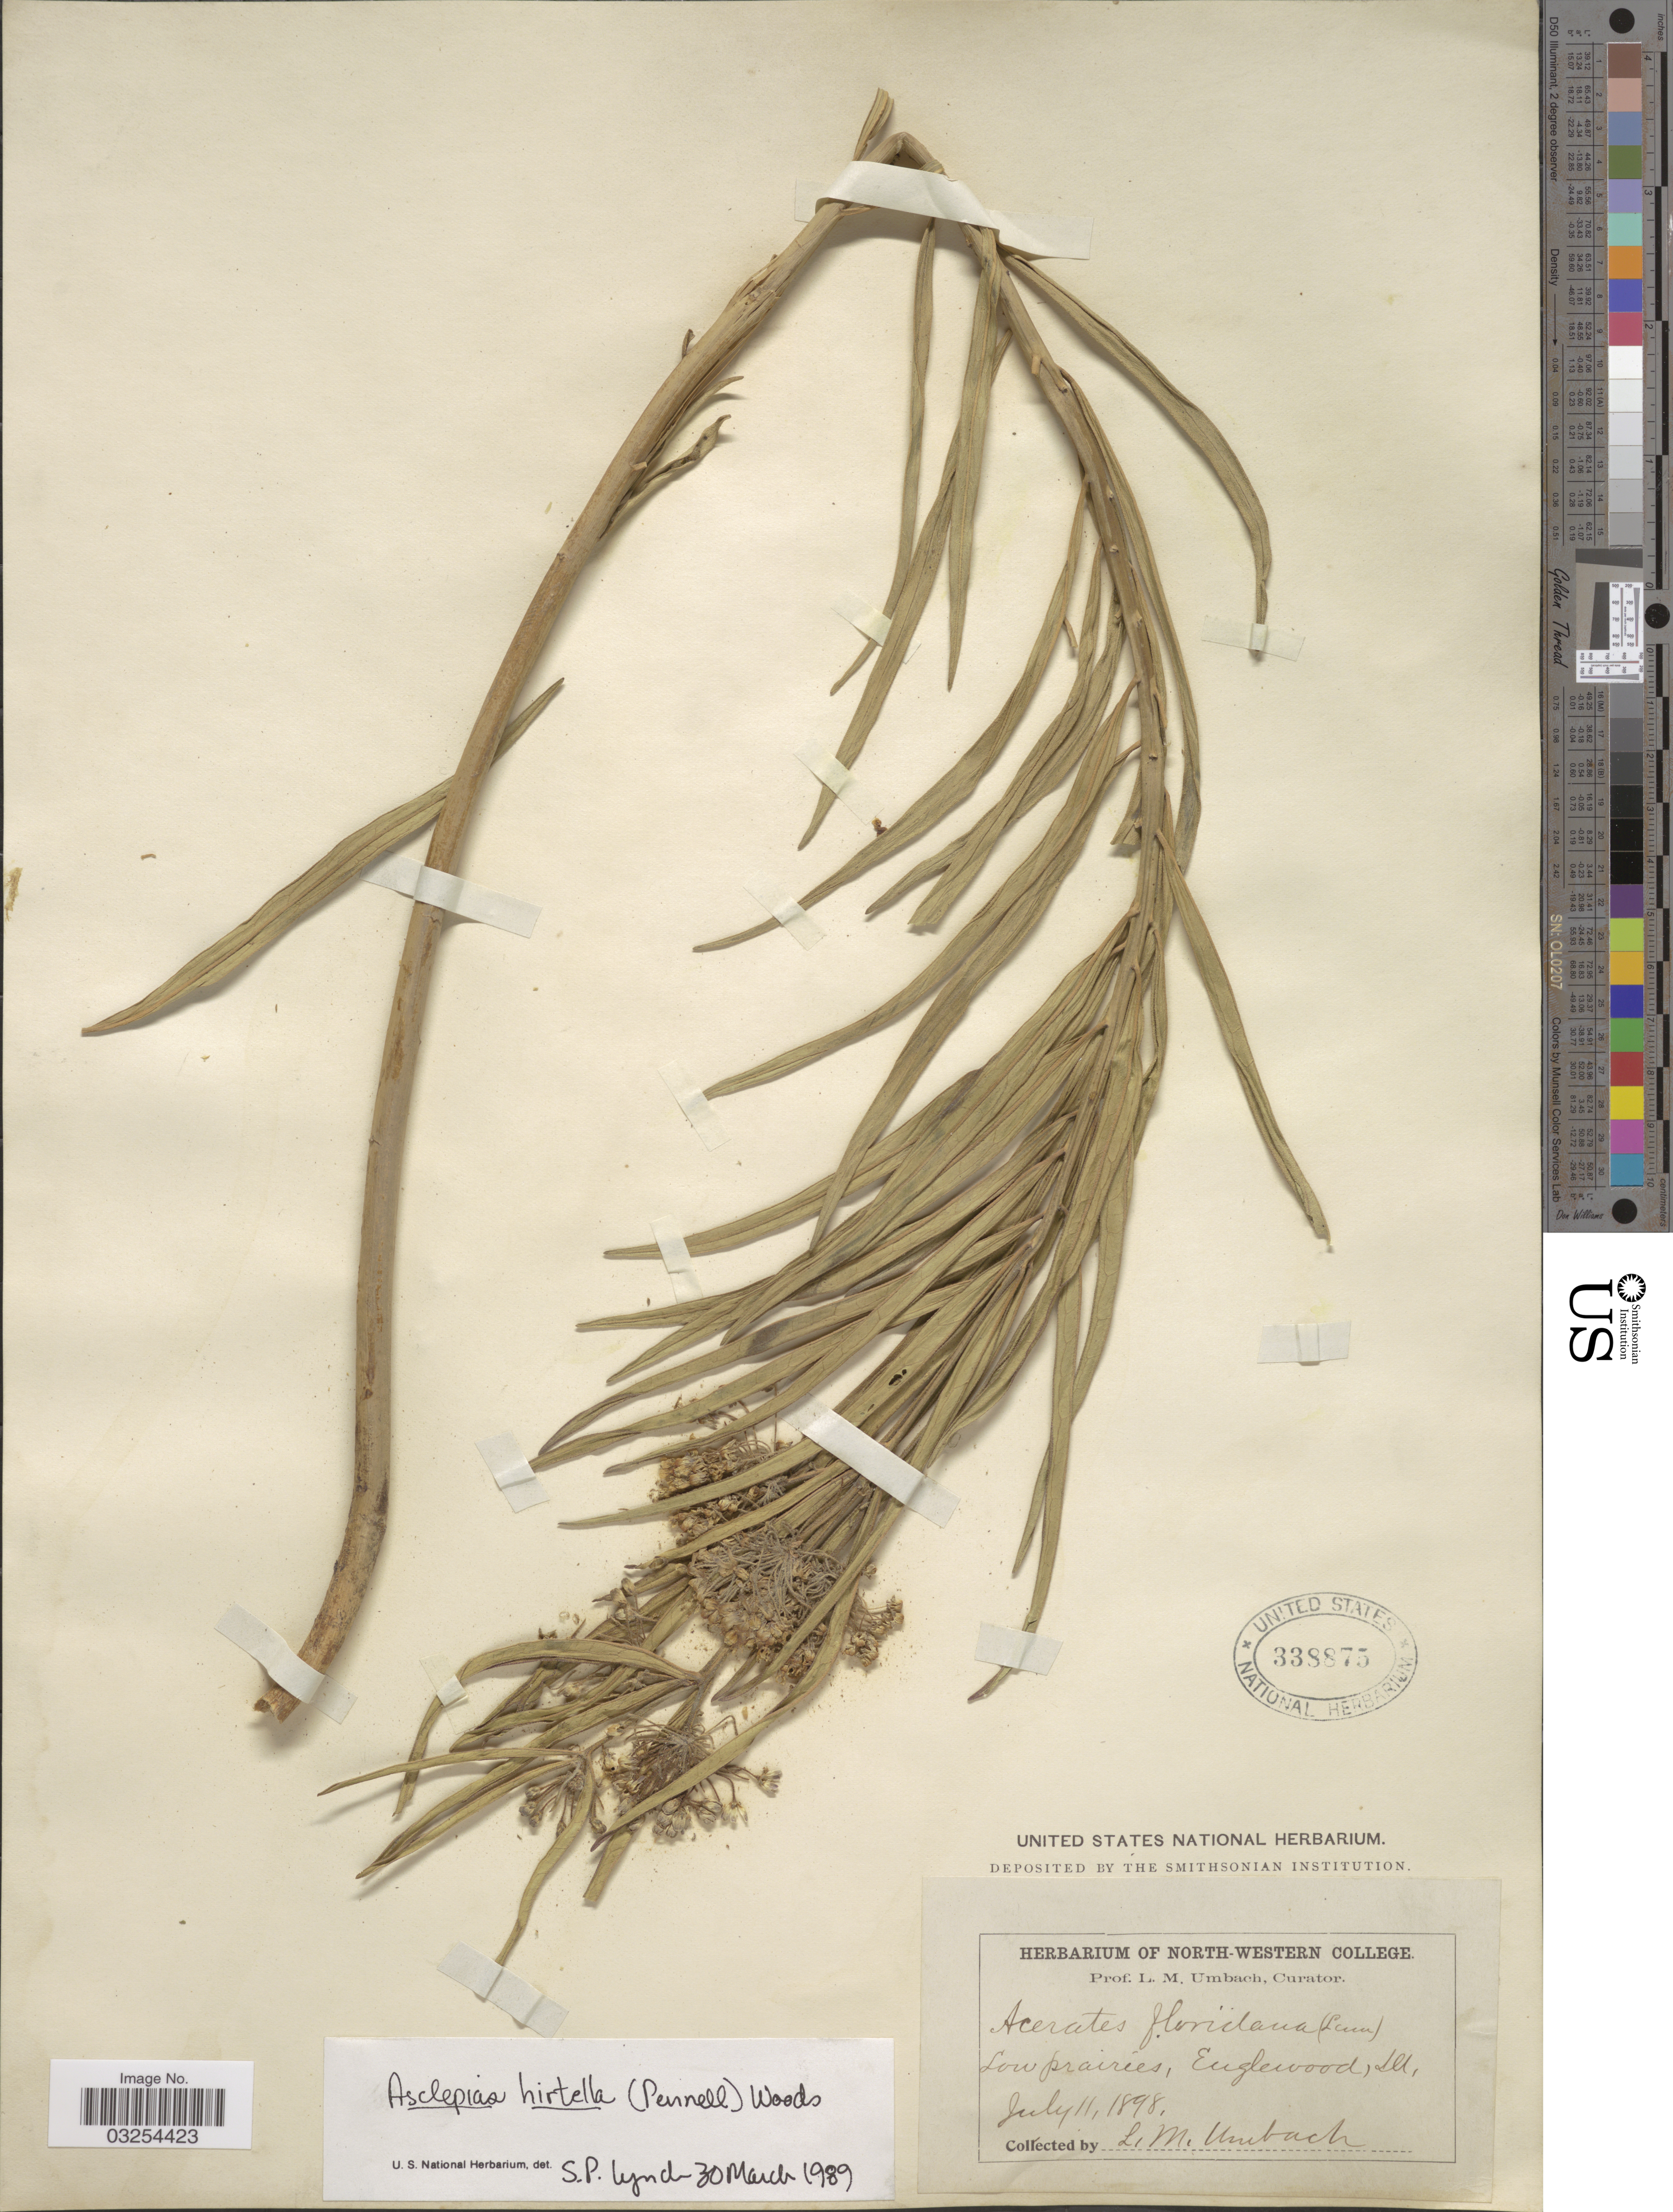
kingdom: Plantae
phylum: Tracheophyta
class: Magnoliopsida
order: Gentianales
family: Apocynaceae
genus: Asclepias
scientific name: Asclepias hirtella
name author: (Pennell) Woodson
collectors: L. M. Umbach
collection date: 1898-07-11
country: United States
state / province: Illinois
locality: Low prairies, Englewood.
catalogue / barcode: US 338875